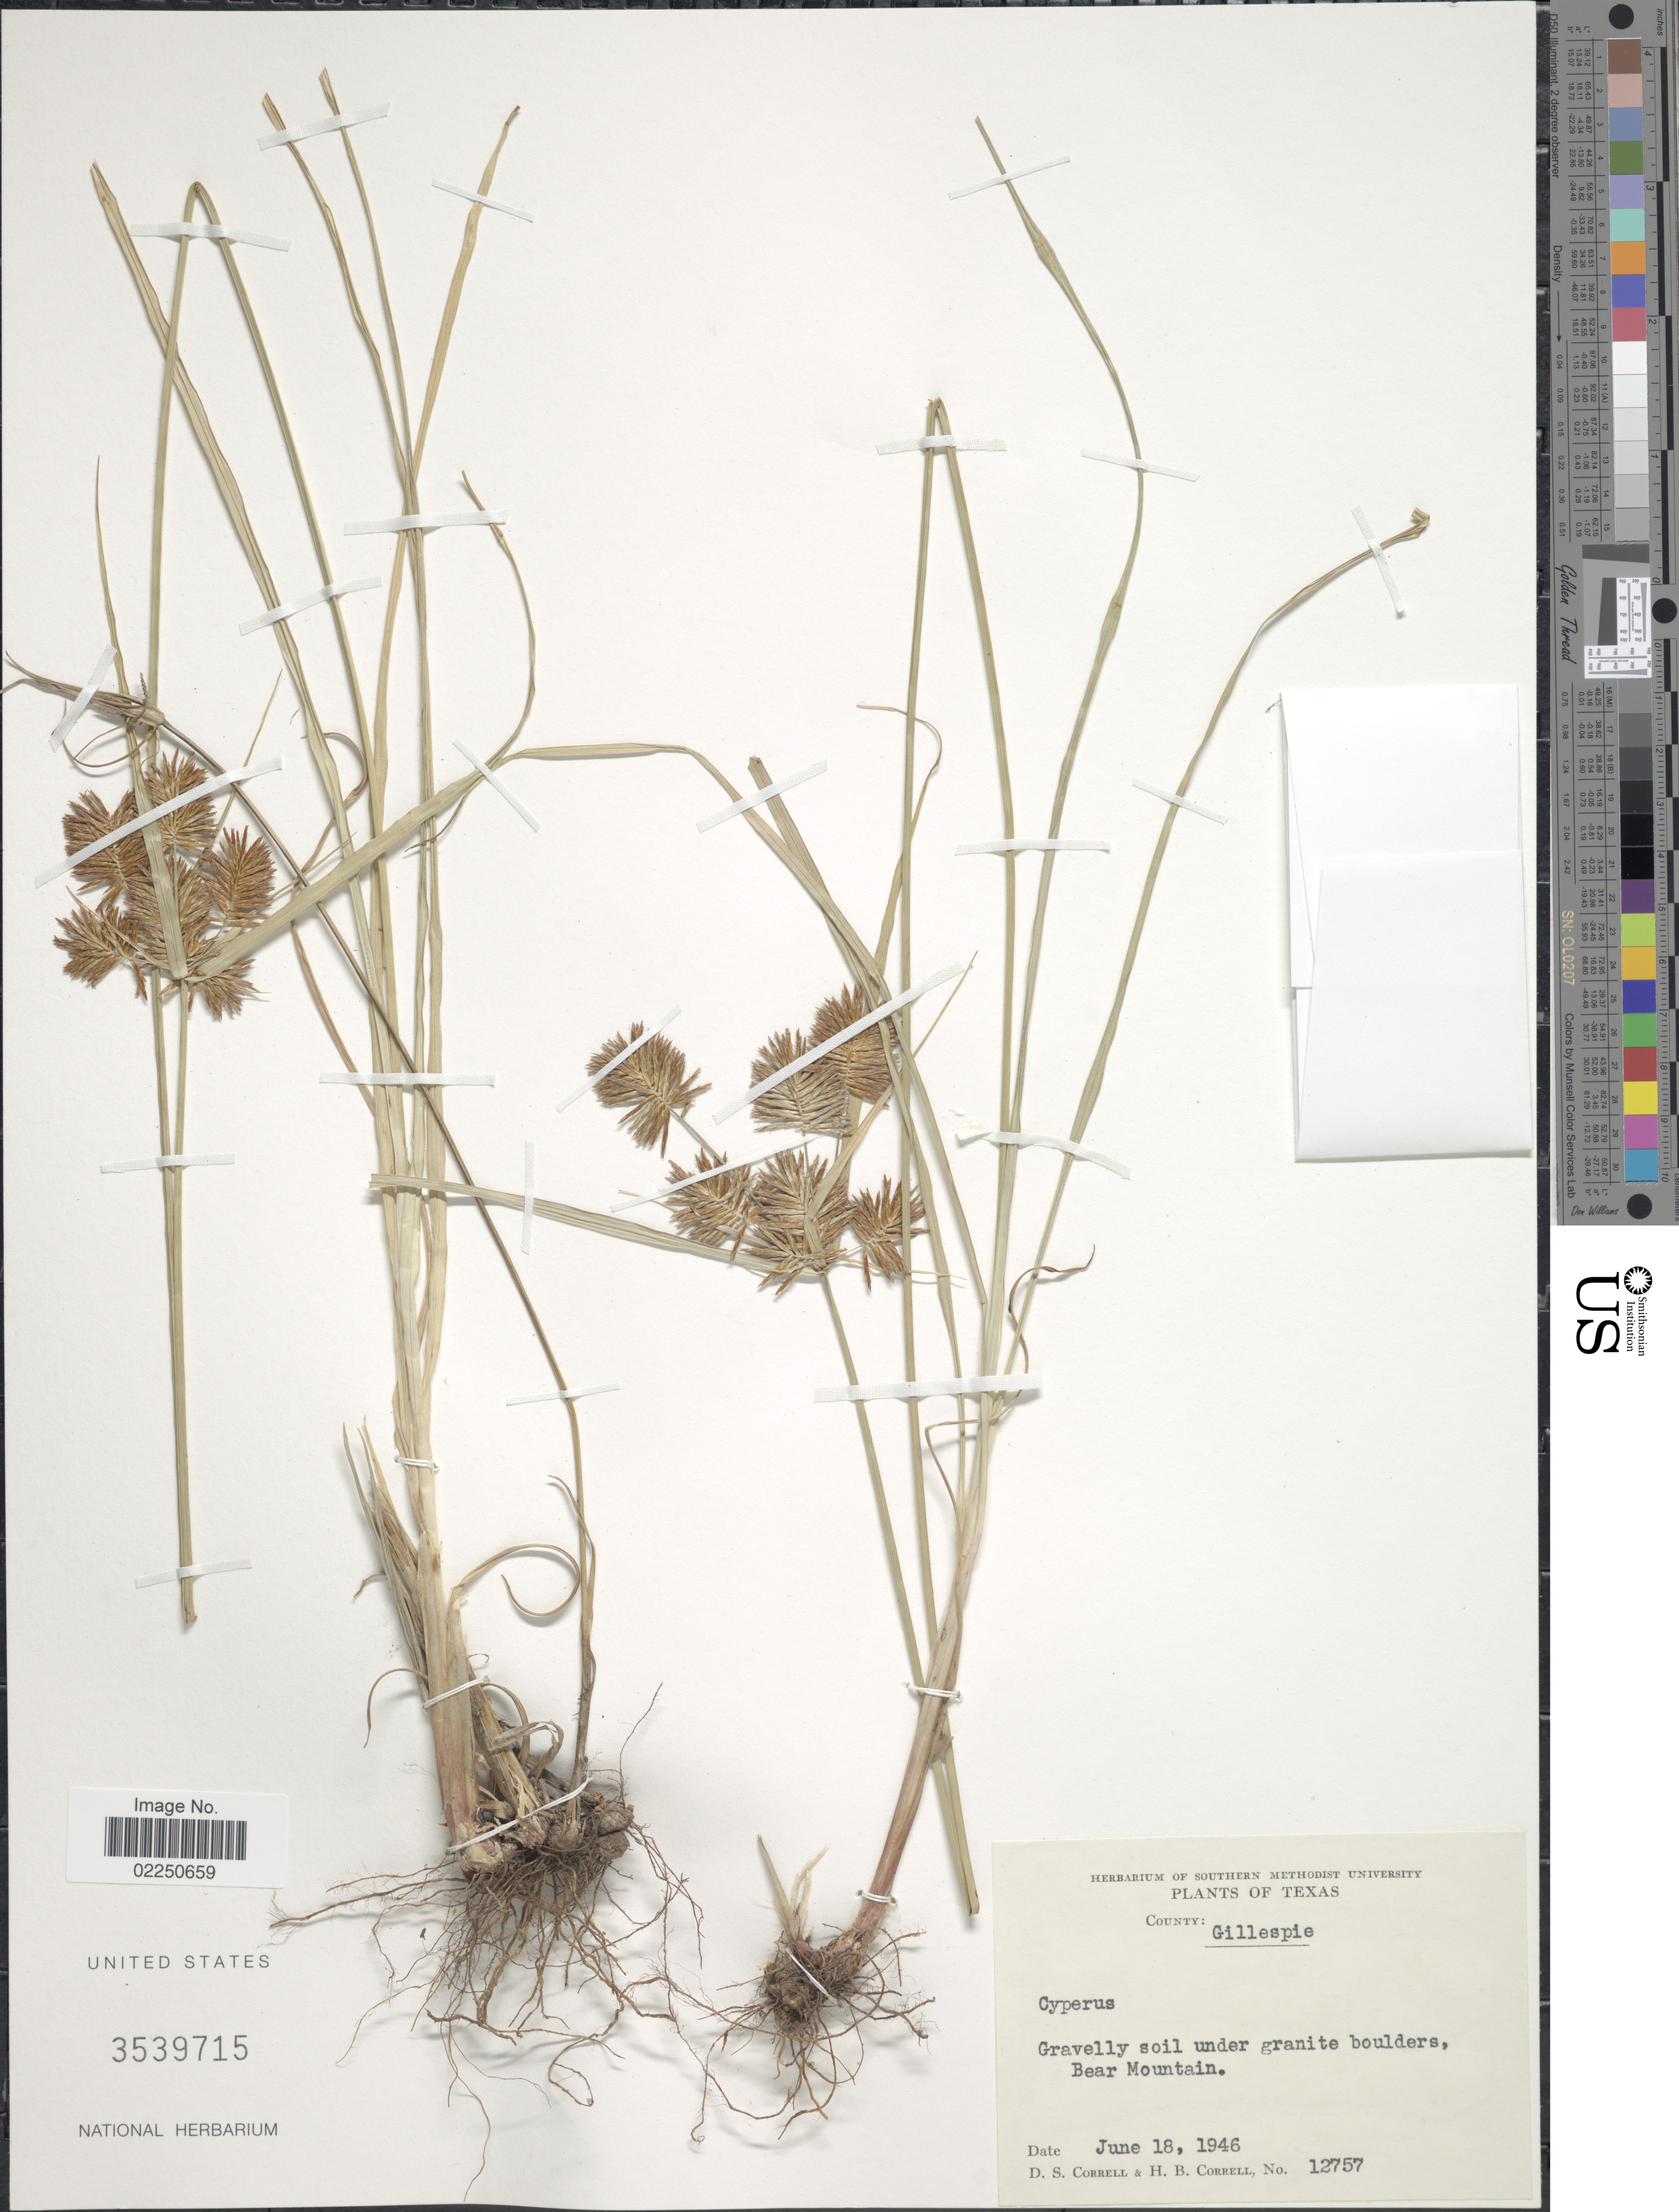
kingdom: Plantae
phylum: Tracheophyta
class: Liliopsida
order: Poales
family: Cyperaceae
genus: Cyperus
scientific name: Cyperus strigosus L.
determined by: Turner, B. L.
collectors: D. S. Correll & H. Correll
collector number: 12757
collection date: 1946-06-18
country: United States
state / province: Texas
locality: County: Gillespie. Gravelly soil under granite boulders, Bear Mountain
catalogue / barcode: US 3639715